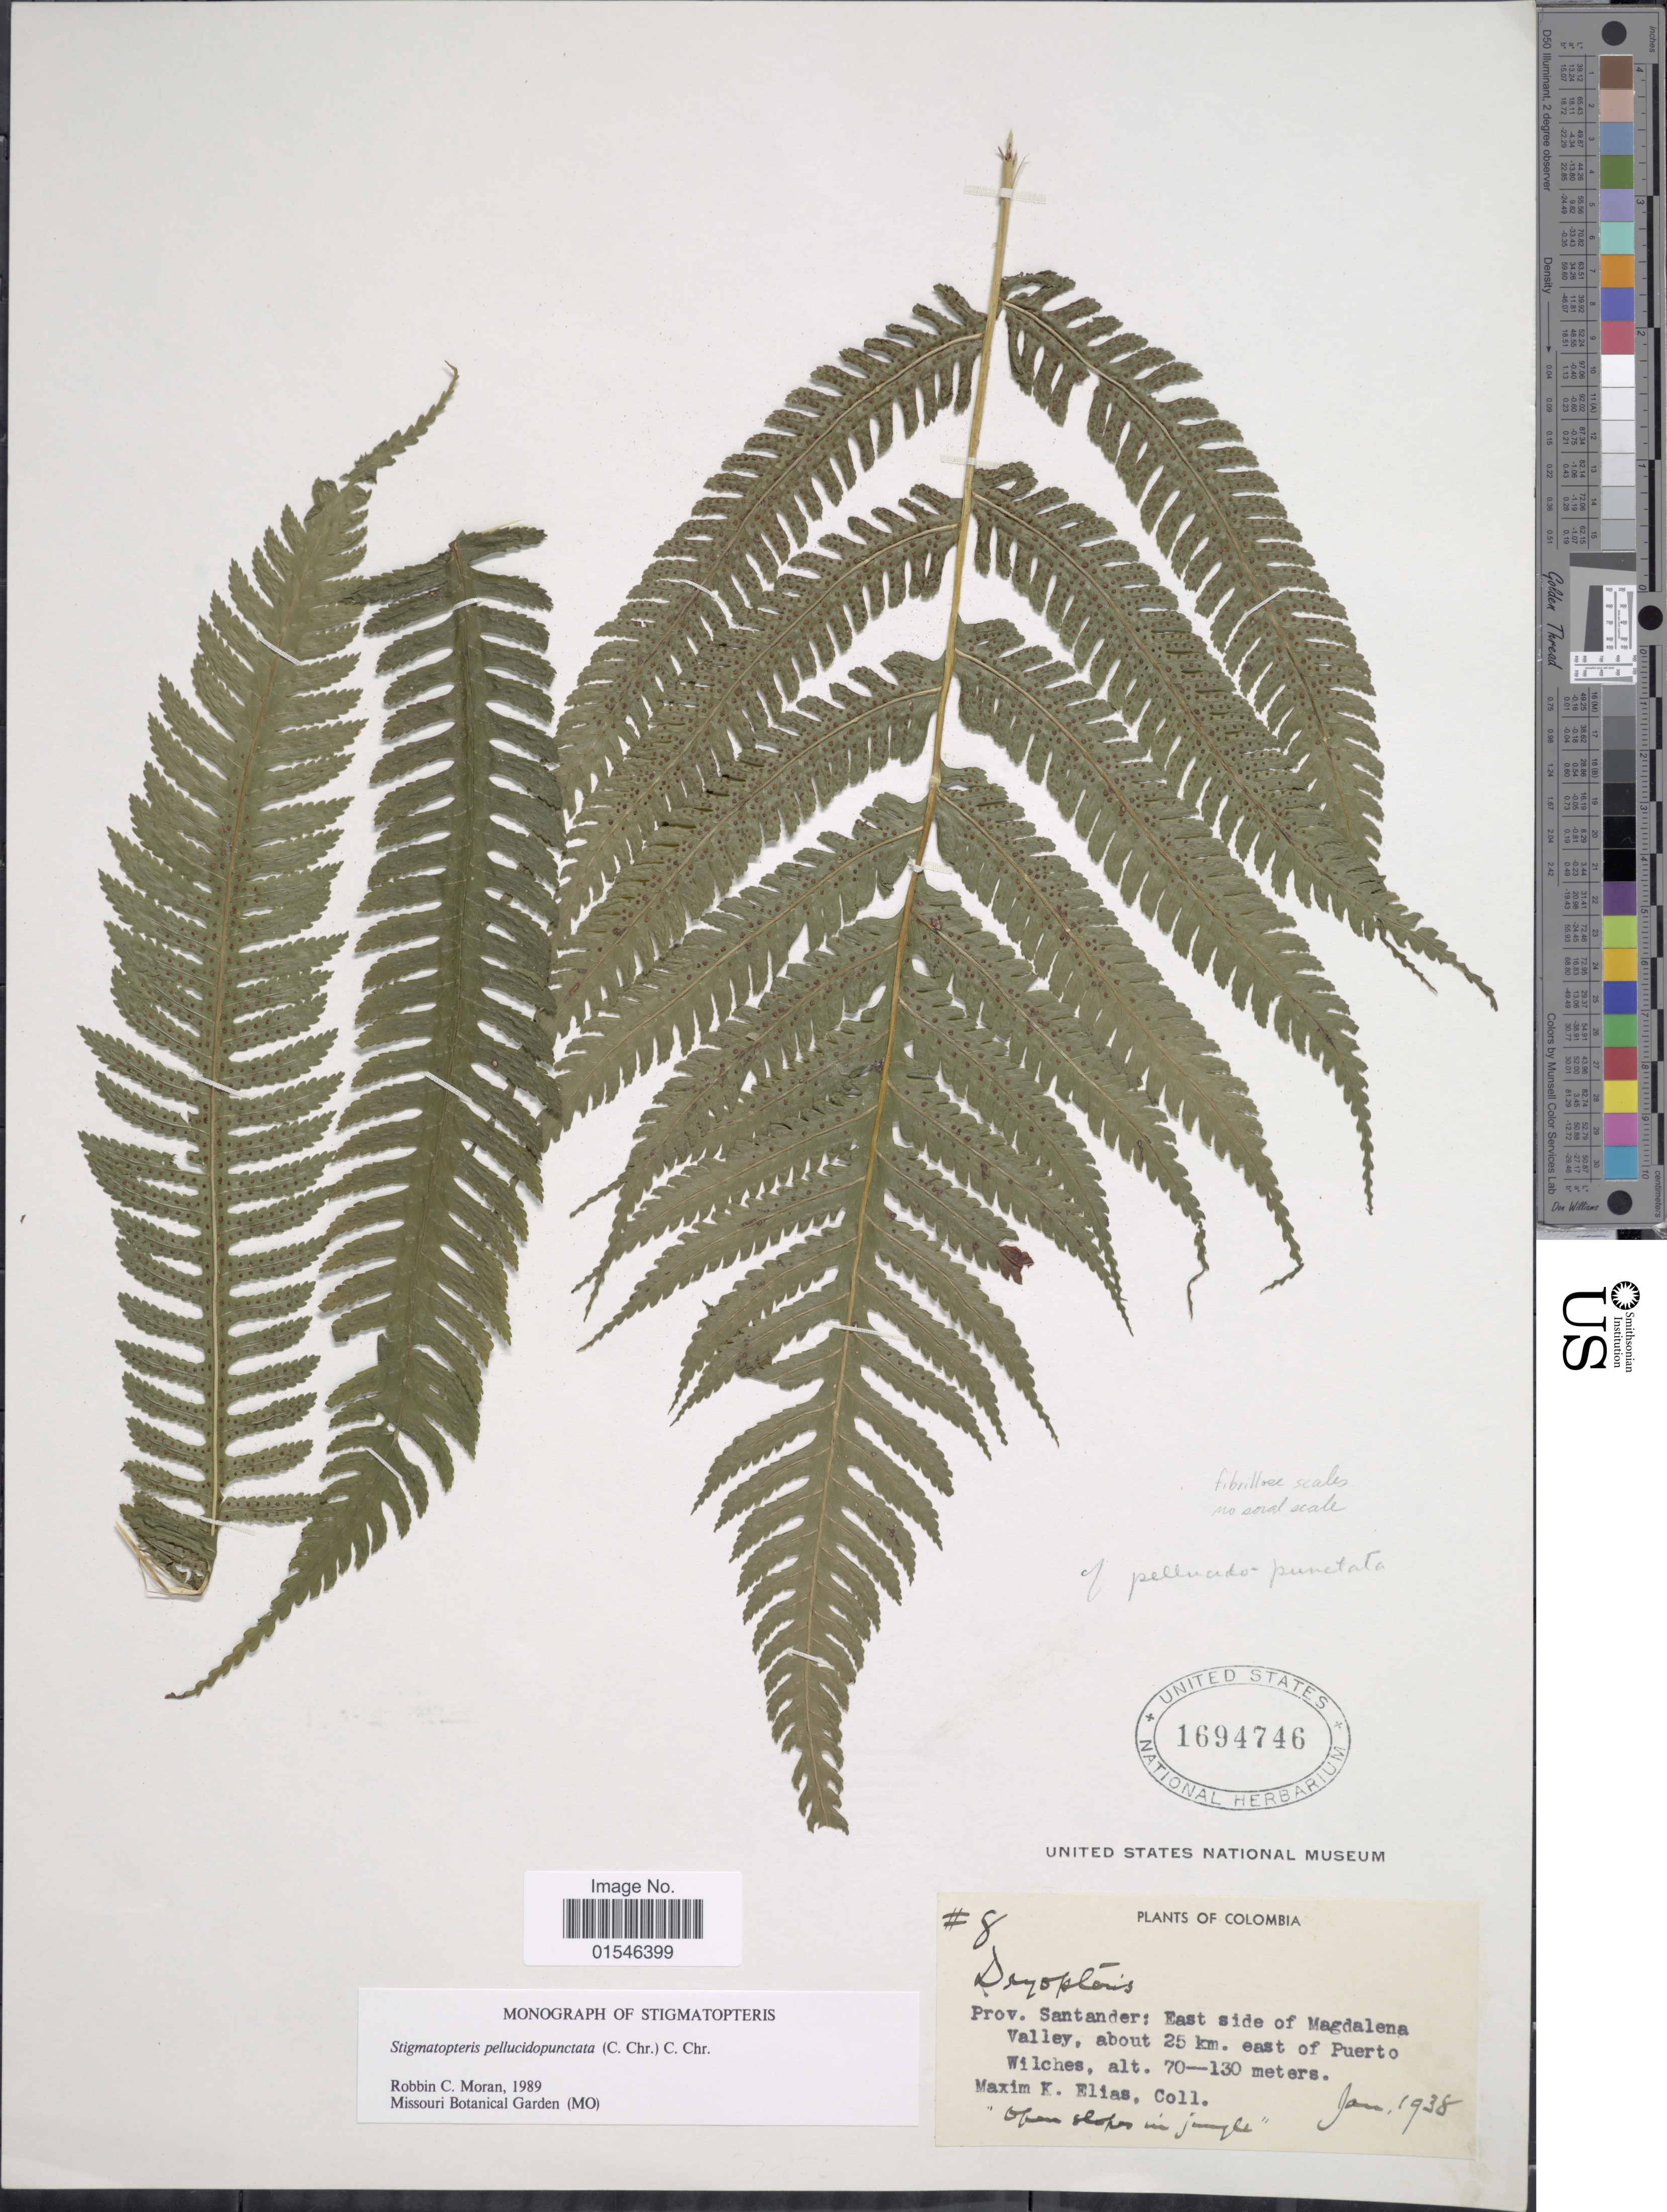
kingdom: Plantae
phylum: Tracheophyta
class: Polypodiopsida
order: Polypodiales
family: Dryopteridaceae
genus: Stigmatopteris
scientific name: Stigmatopteris pellucidopunctata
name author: (C. Chr.) C. Chr.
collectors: M. Elias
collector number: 8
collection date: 1938-01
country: Colombia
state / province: Santander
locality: East side of Magdalena Valley, about 25 km. east of Puerto Wilches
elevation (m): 70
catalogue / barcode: US 1694746